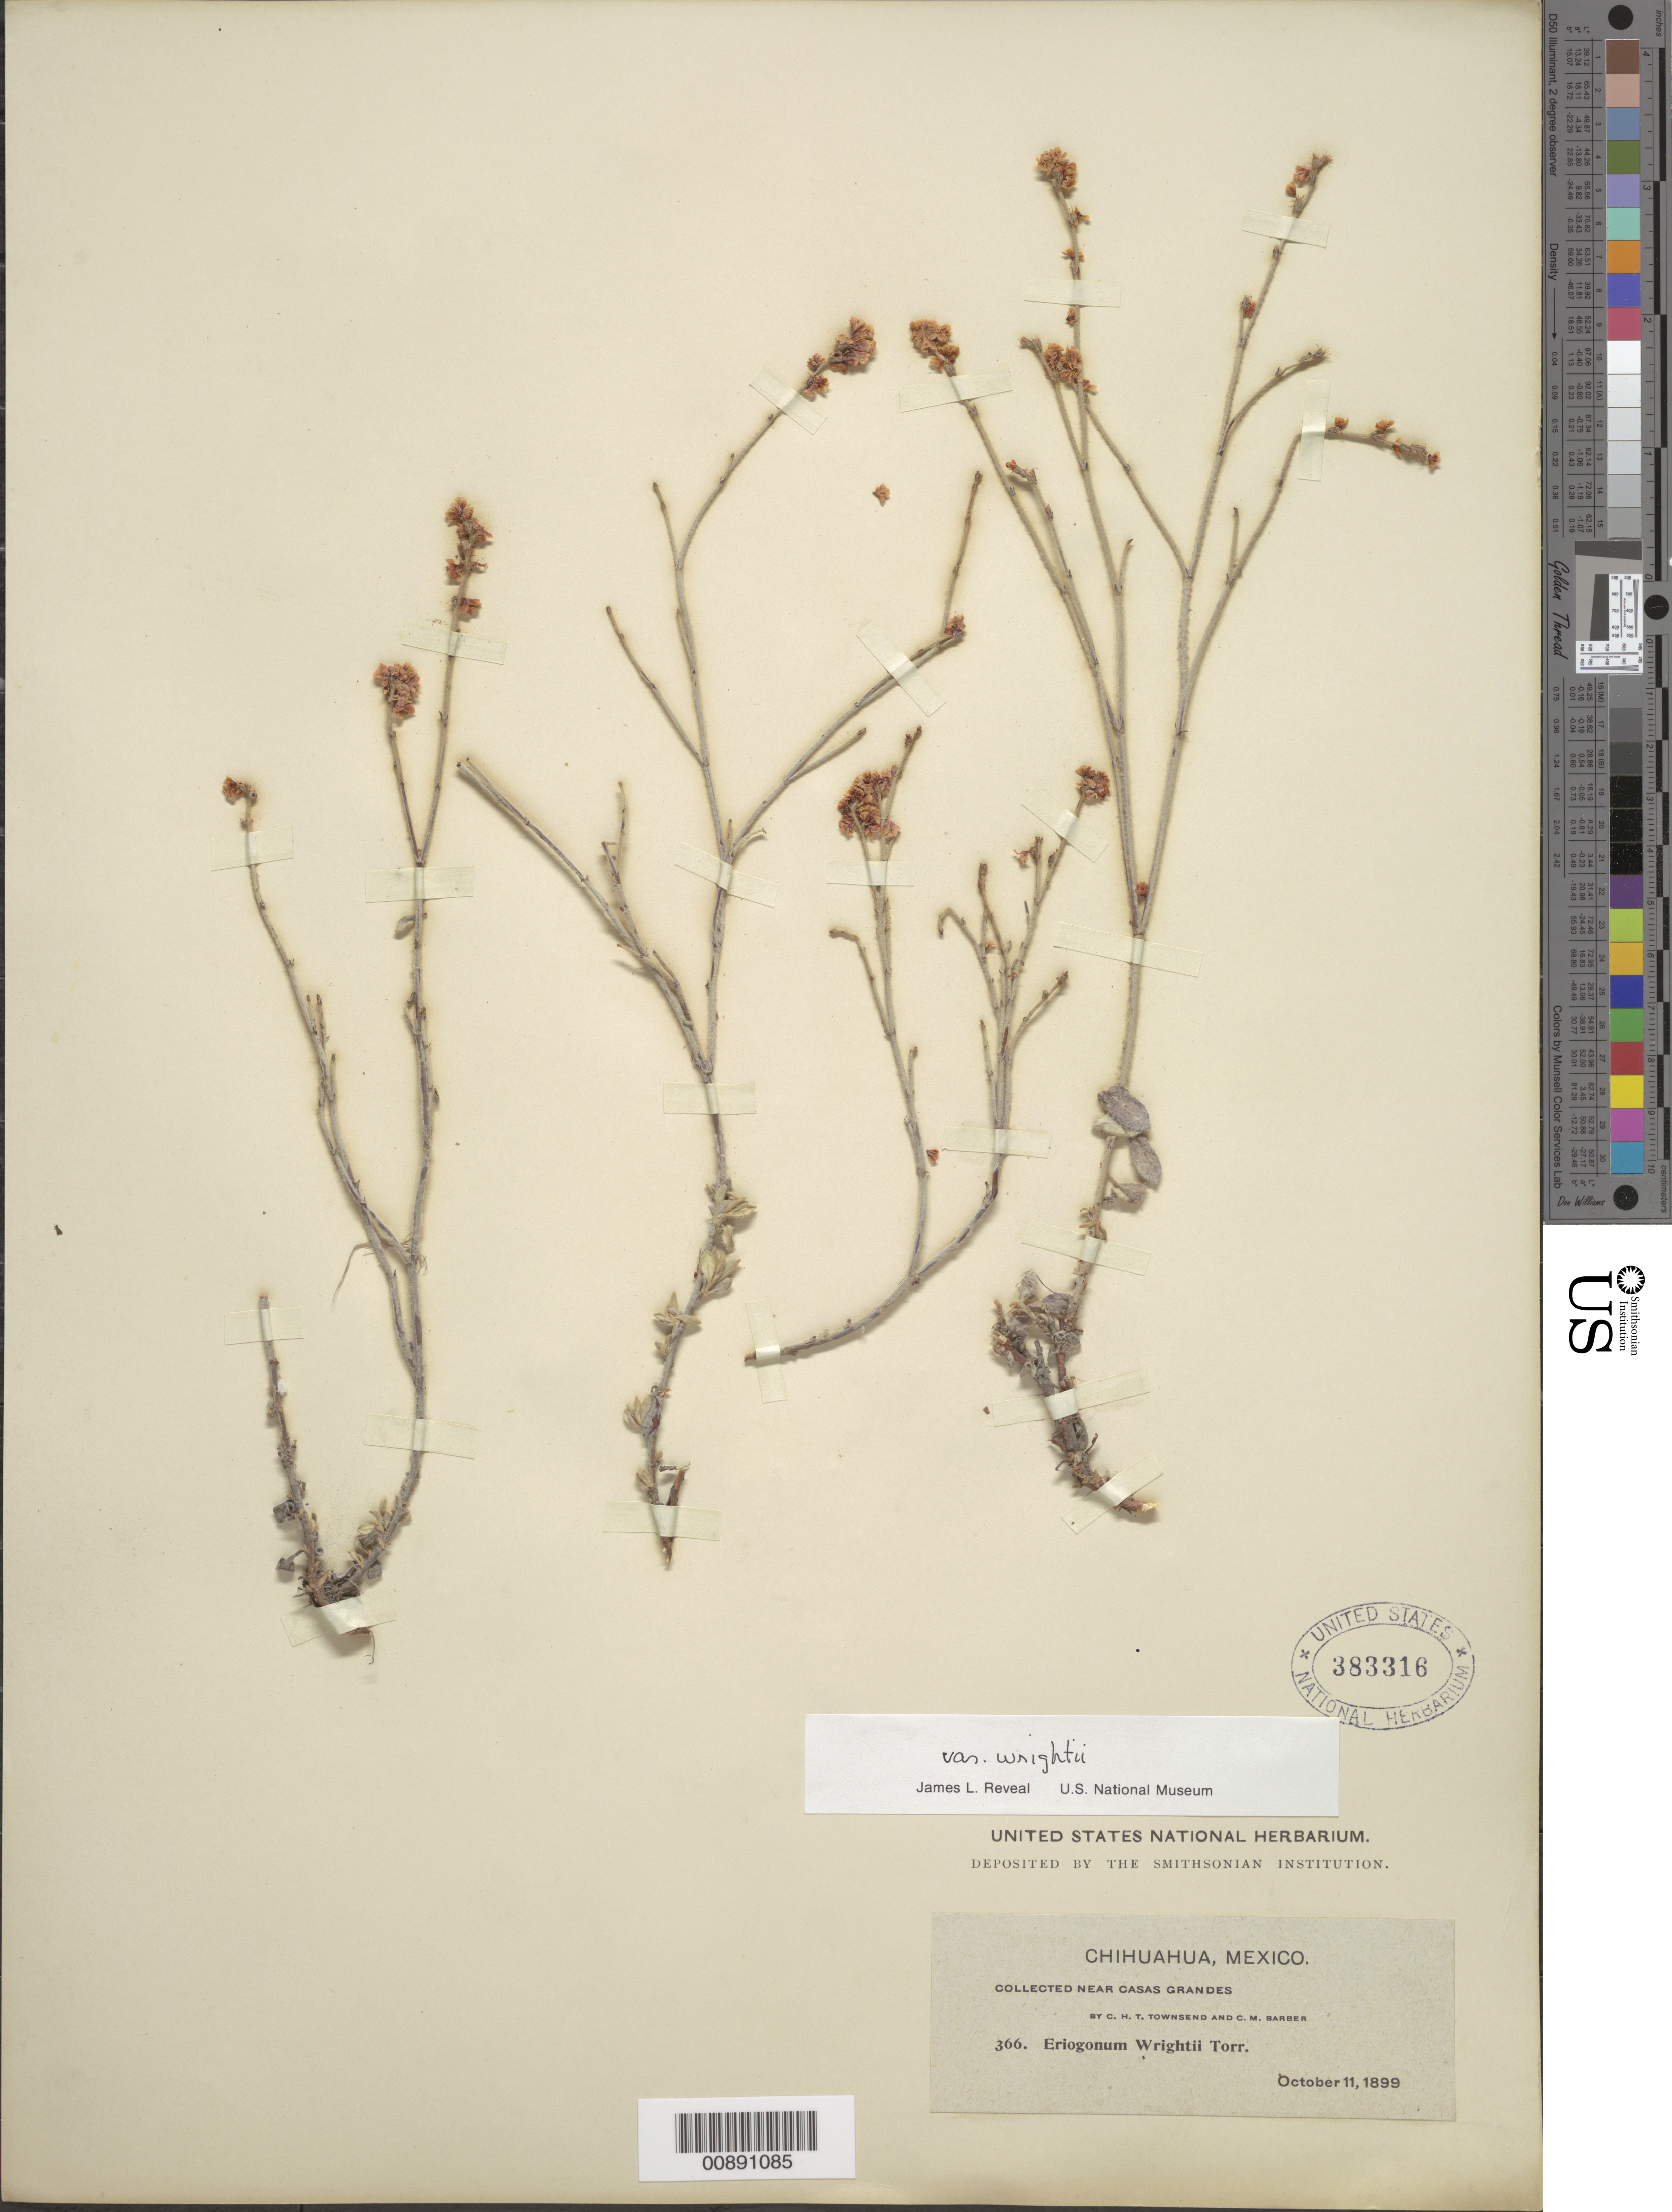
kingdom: Plantae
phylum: Tracheophyta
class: Magnoliopsida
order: Caryophyllales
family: Polygonaceae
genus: Eriogonum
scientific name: Eriogonum wrightii var. wrightii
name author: Torr. ex Benth.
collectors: C. H. T. Townsend & C. Barber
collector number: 366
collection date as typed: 11 Oct 1899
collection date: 1899-10-11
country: Mexico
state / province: Chihuahua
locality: Near Casas Grandes, Chihuahua.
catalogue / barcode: US 383316